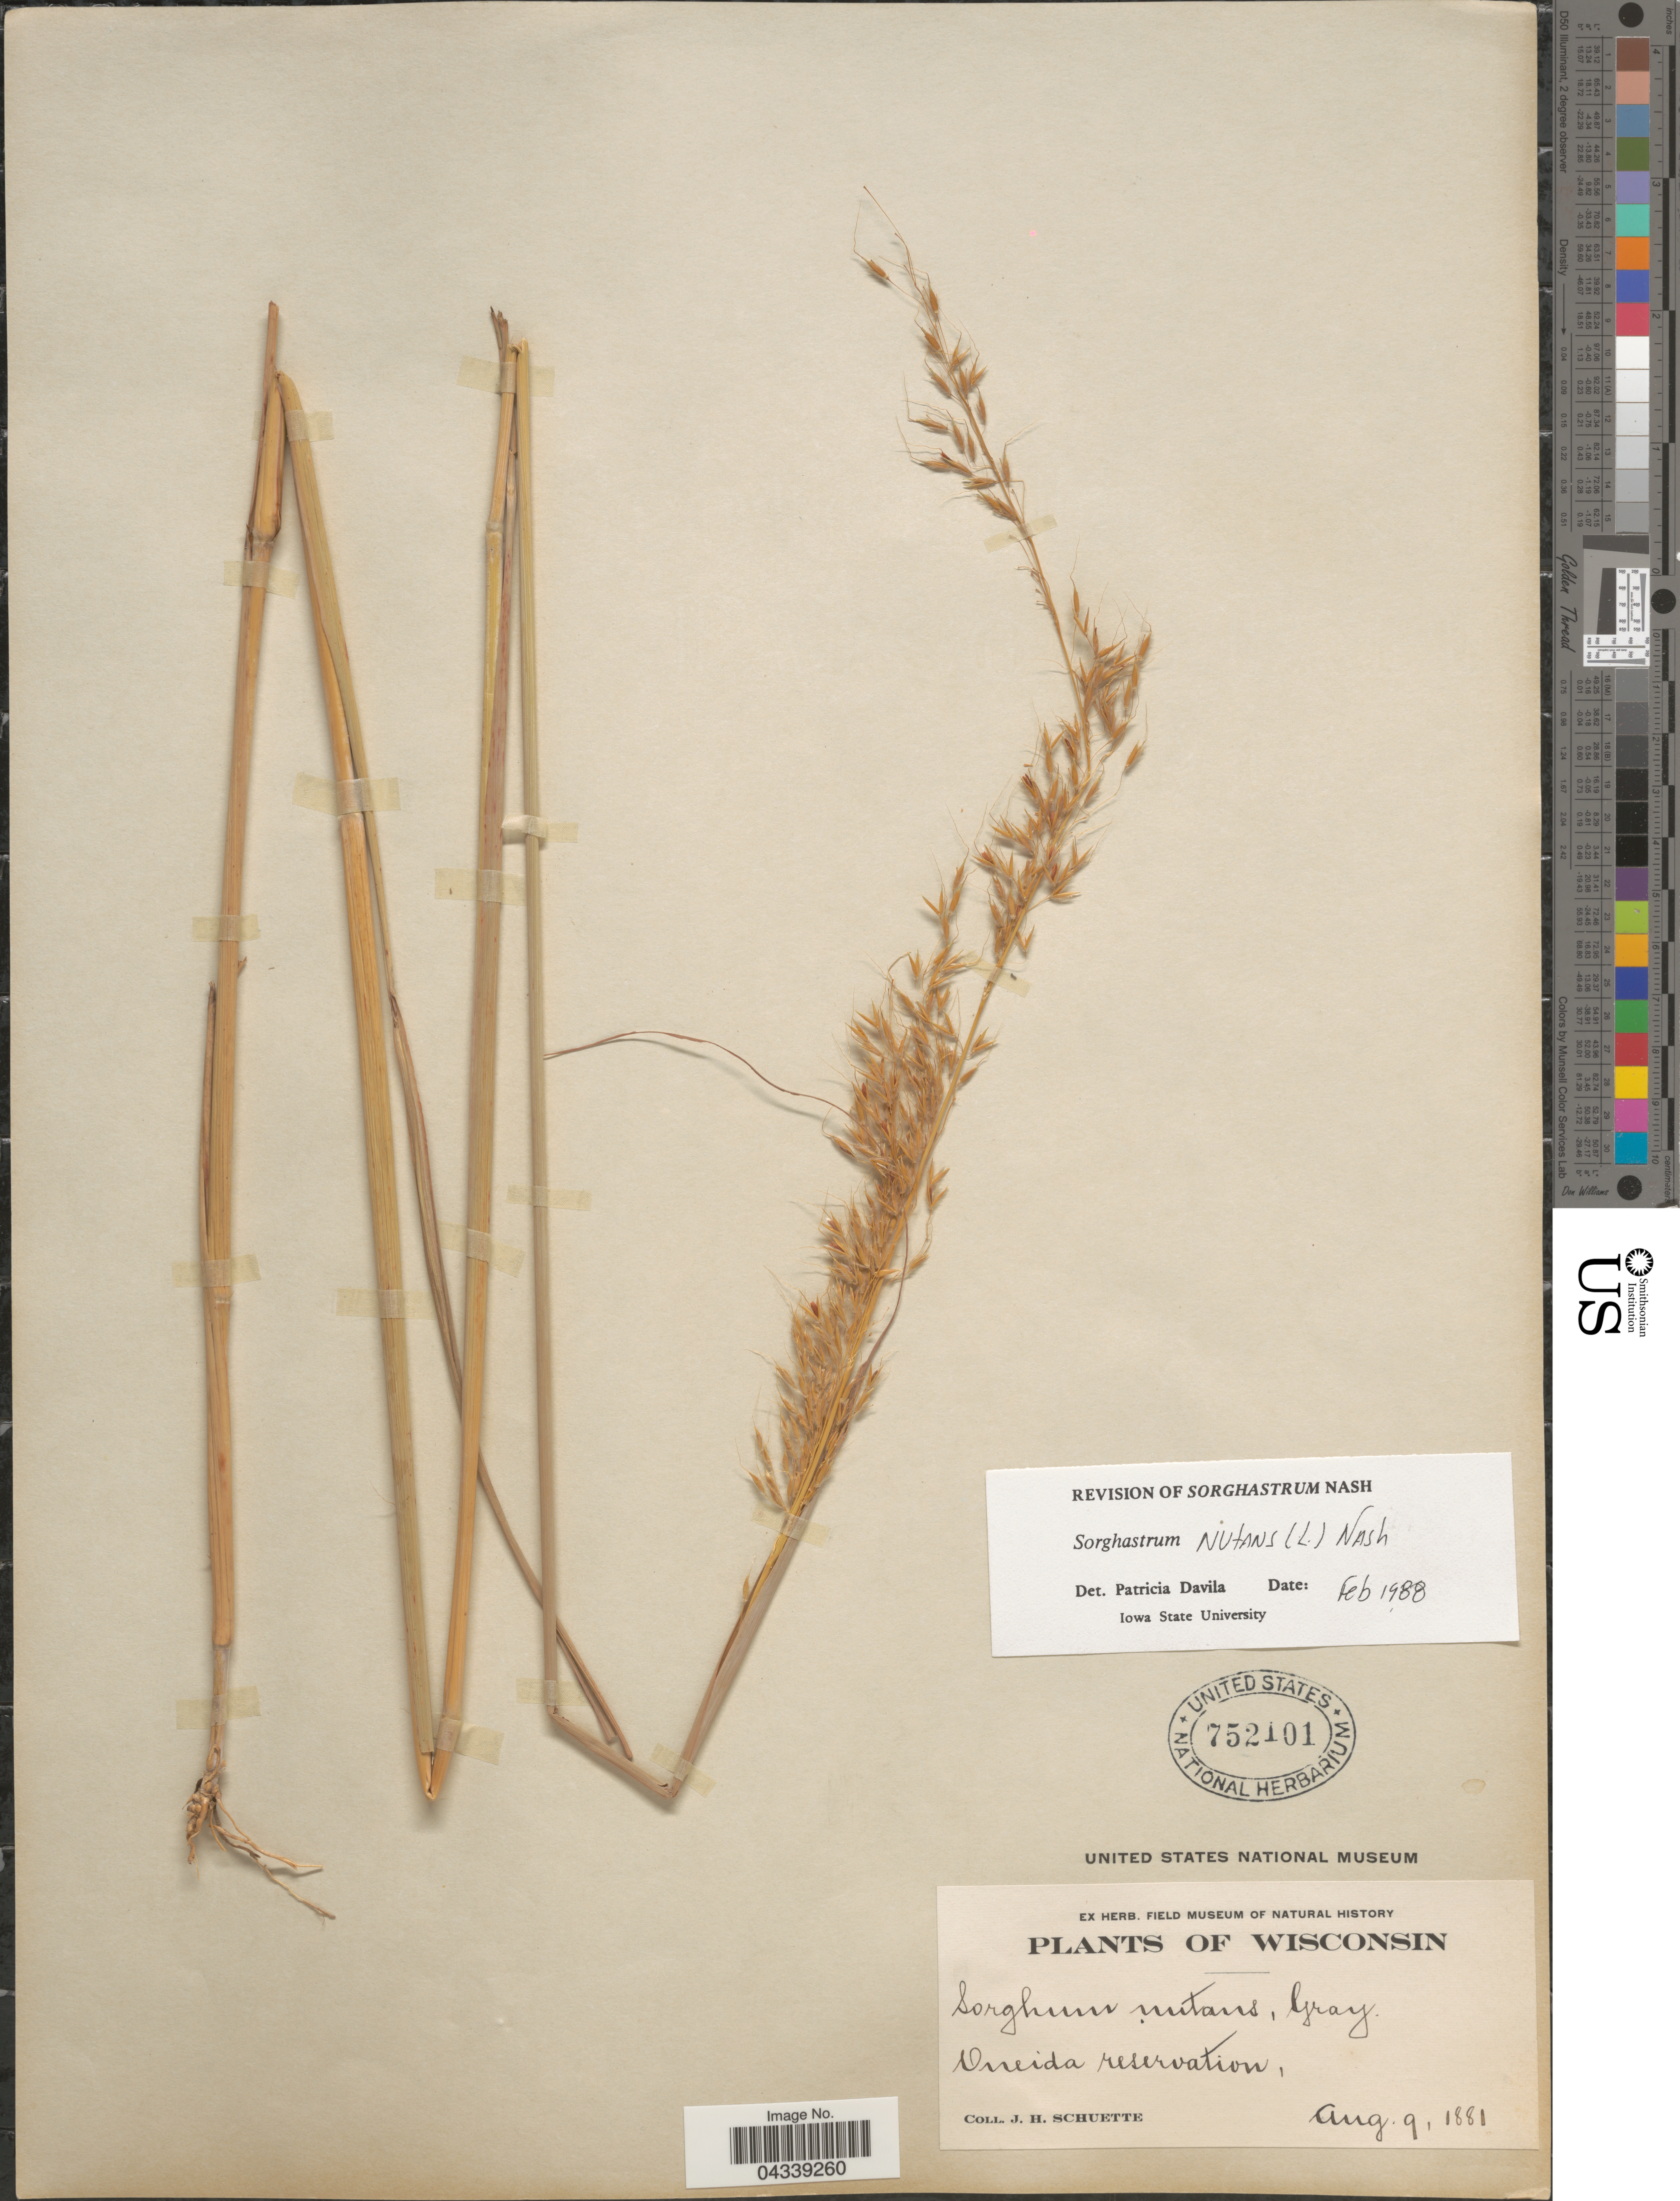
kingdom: Plantae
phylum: Tracheophyta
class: Liliopsida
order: Poales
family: Poaceae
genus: Sorghastrum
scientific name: Sorghastrum nutans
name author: (L.) Nash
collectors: J. H. Schuette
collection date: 1881-08-09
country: United States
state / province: Wisconsin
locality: Oneida reservation.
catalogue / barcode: US 752101